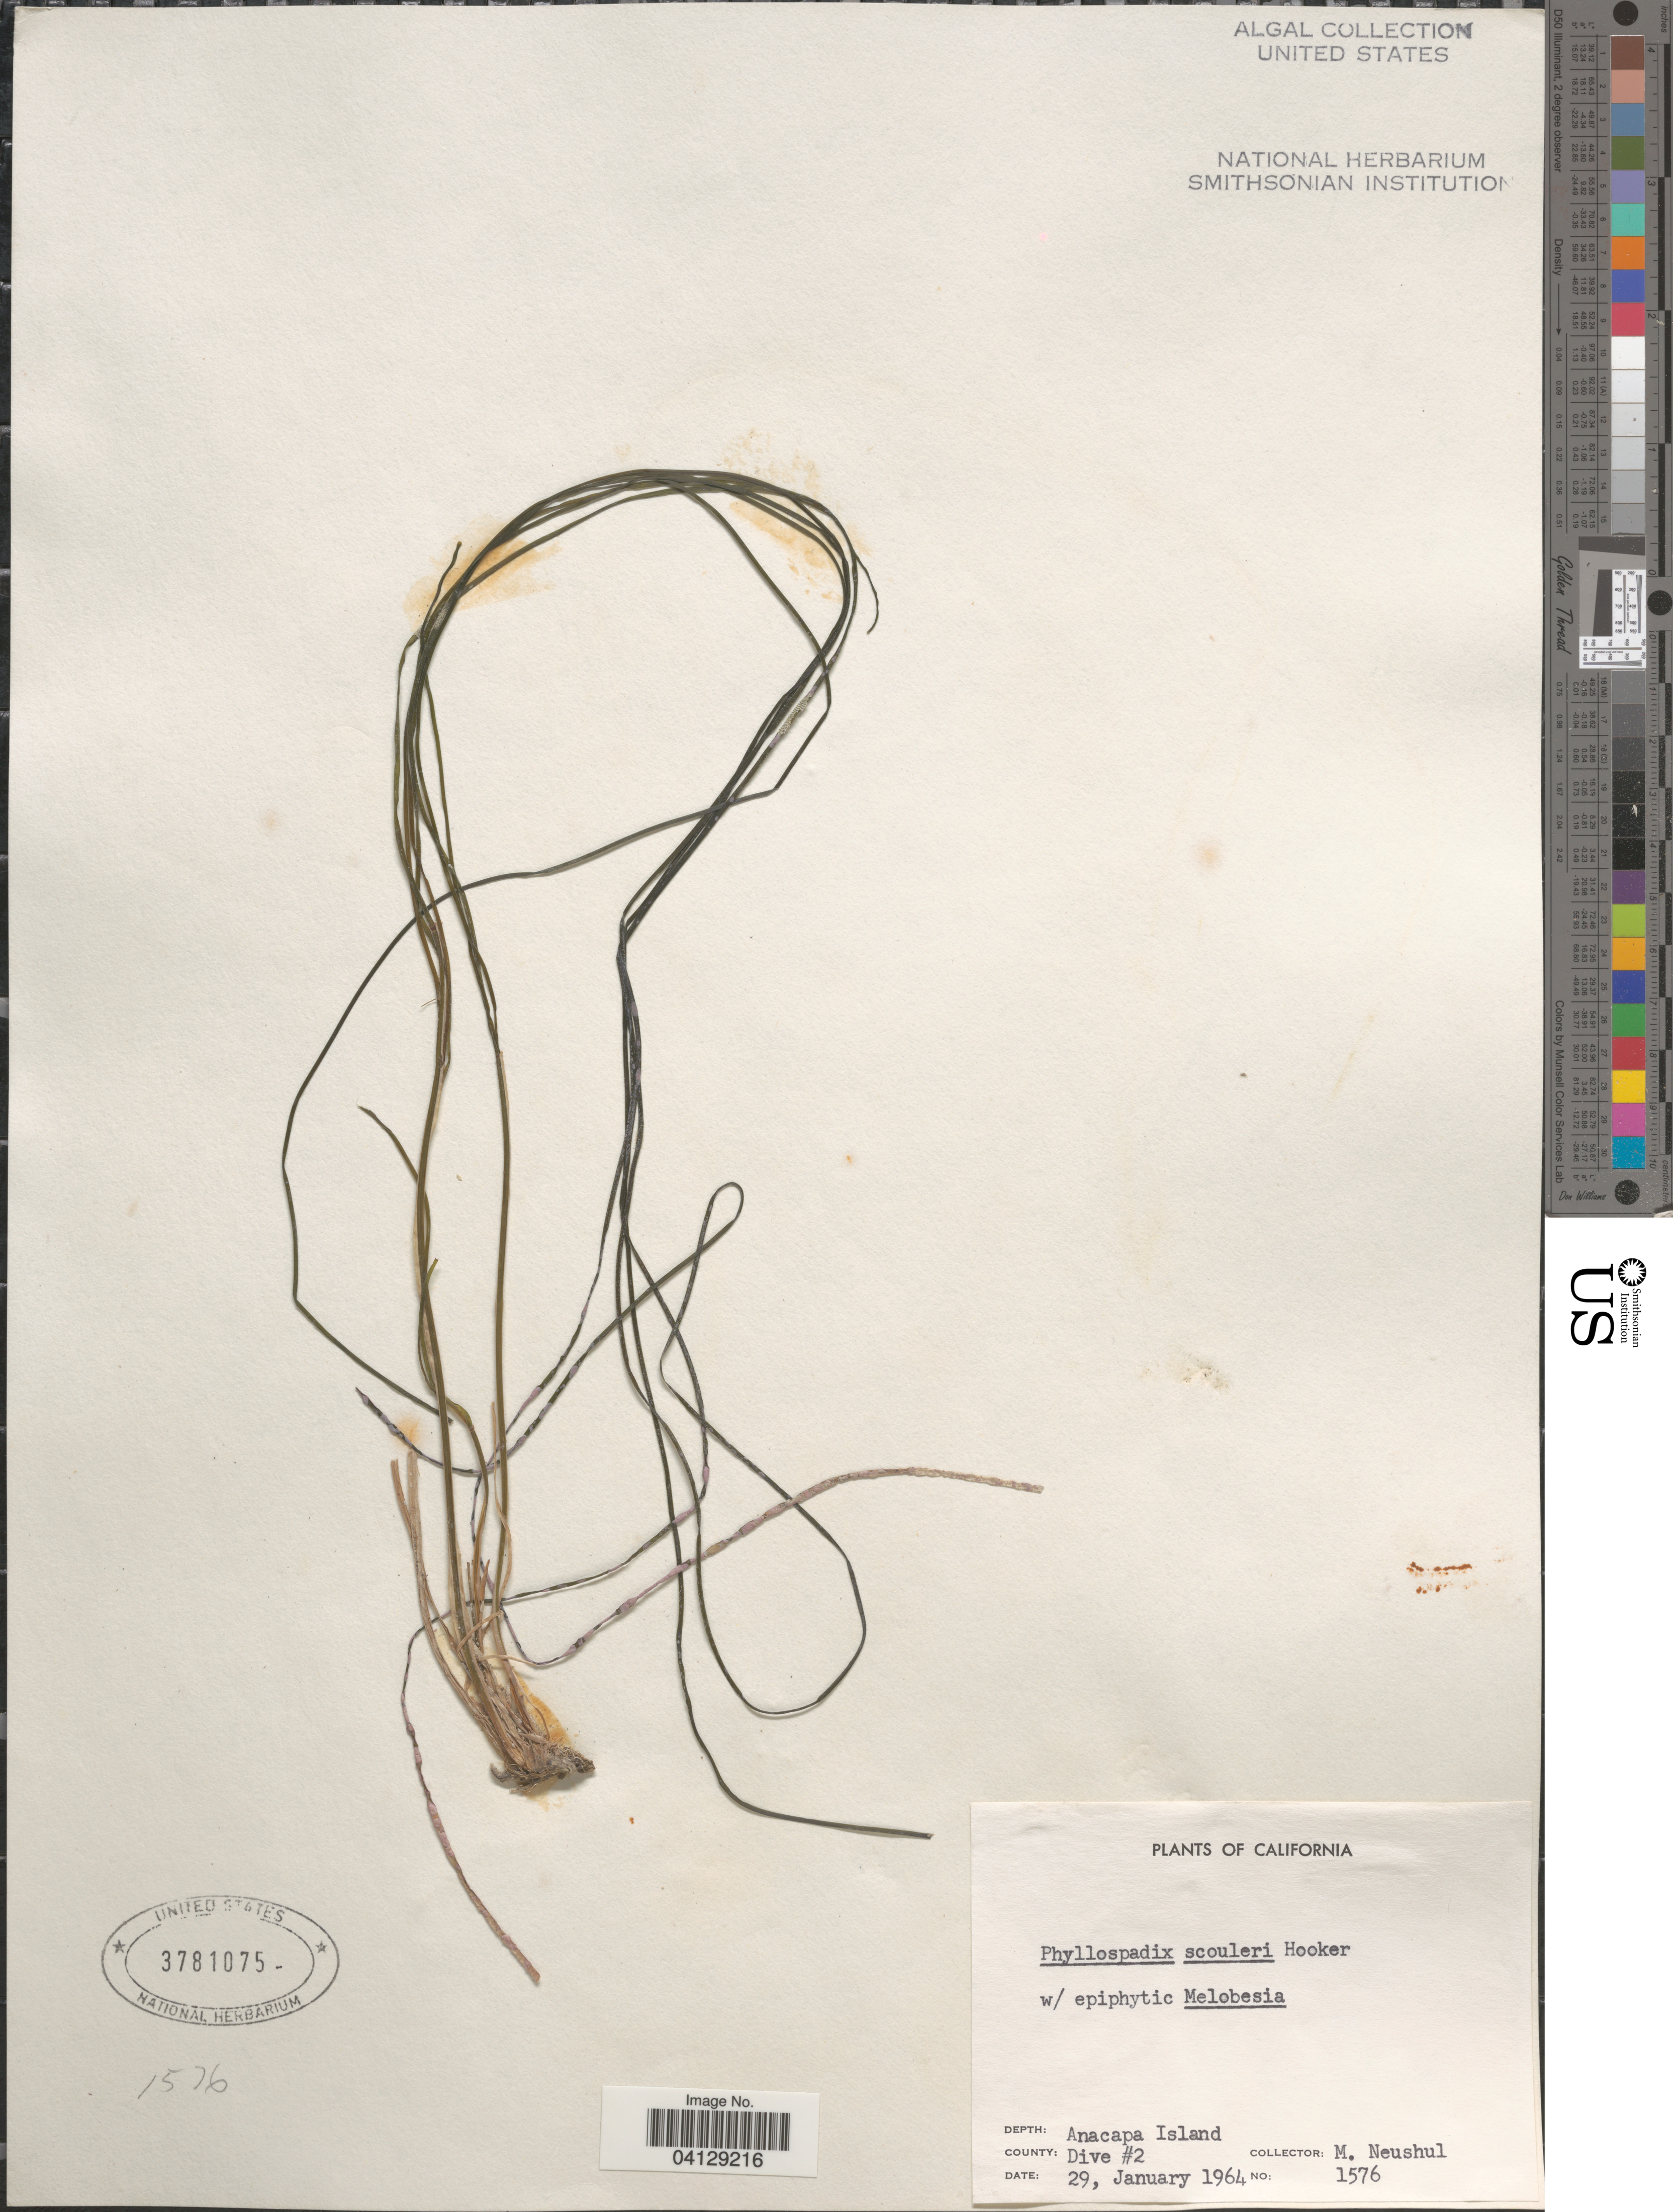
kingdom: Plantae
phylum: Tracheophyta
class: Liliopsida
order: Alismatales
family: Zosteraceae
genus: Phyllospadix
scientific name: Phyllospadix scouleri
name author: Hook.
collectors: M. Neushul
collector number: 1576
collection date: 1964-01-29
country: United States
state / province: California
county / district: Ventura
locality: Anacapa Island. County: Dive #2.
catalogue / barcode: US 3781075